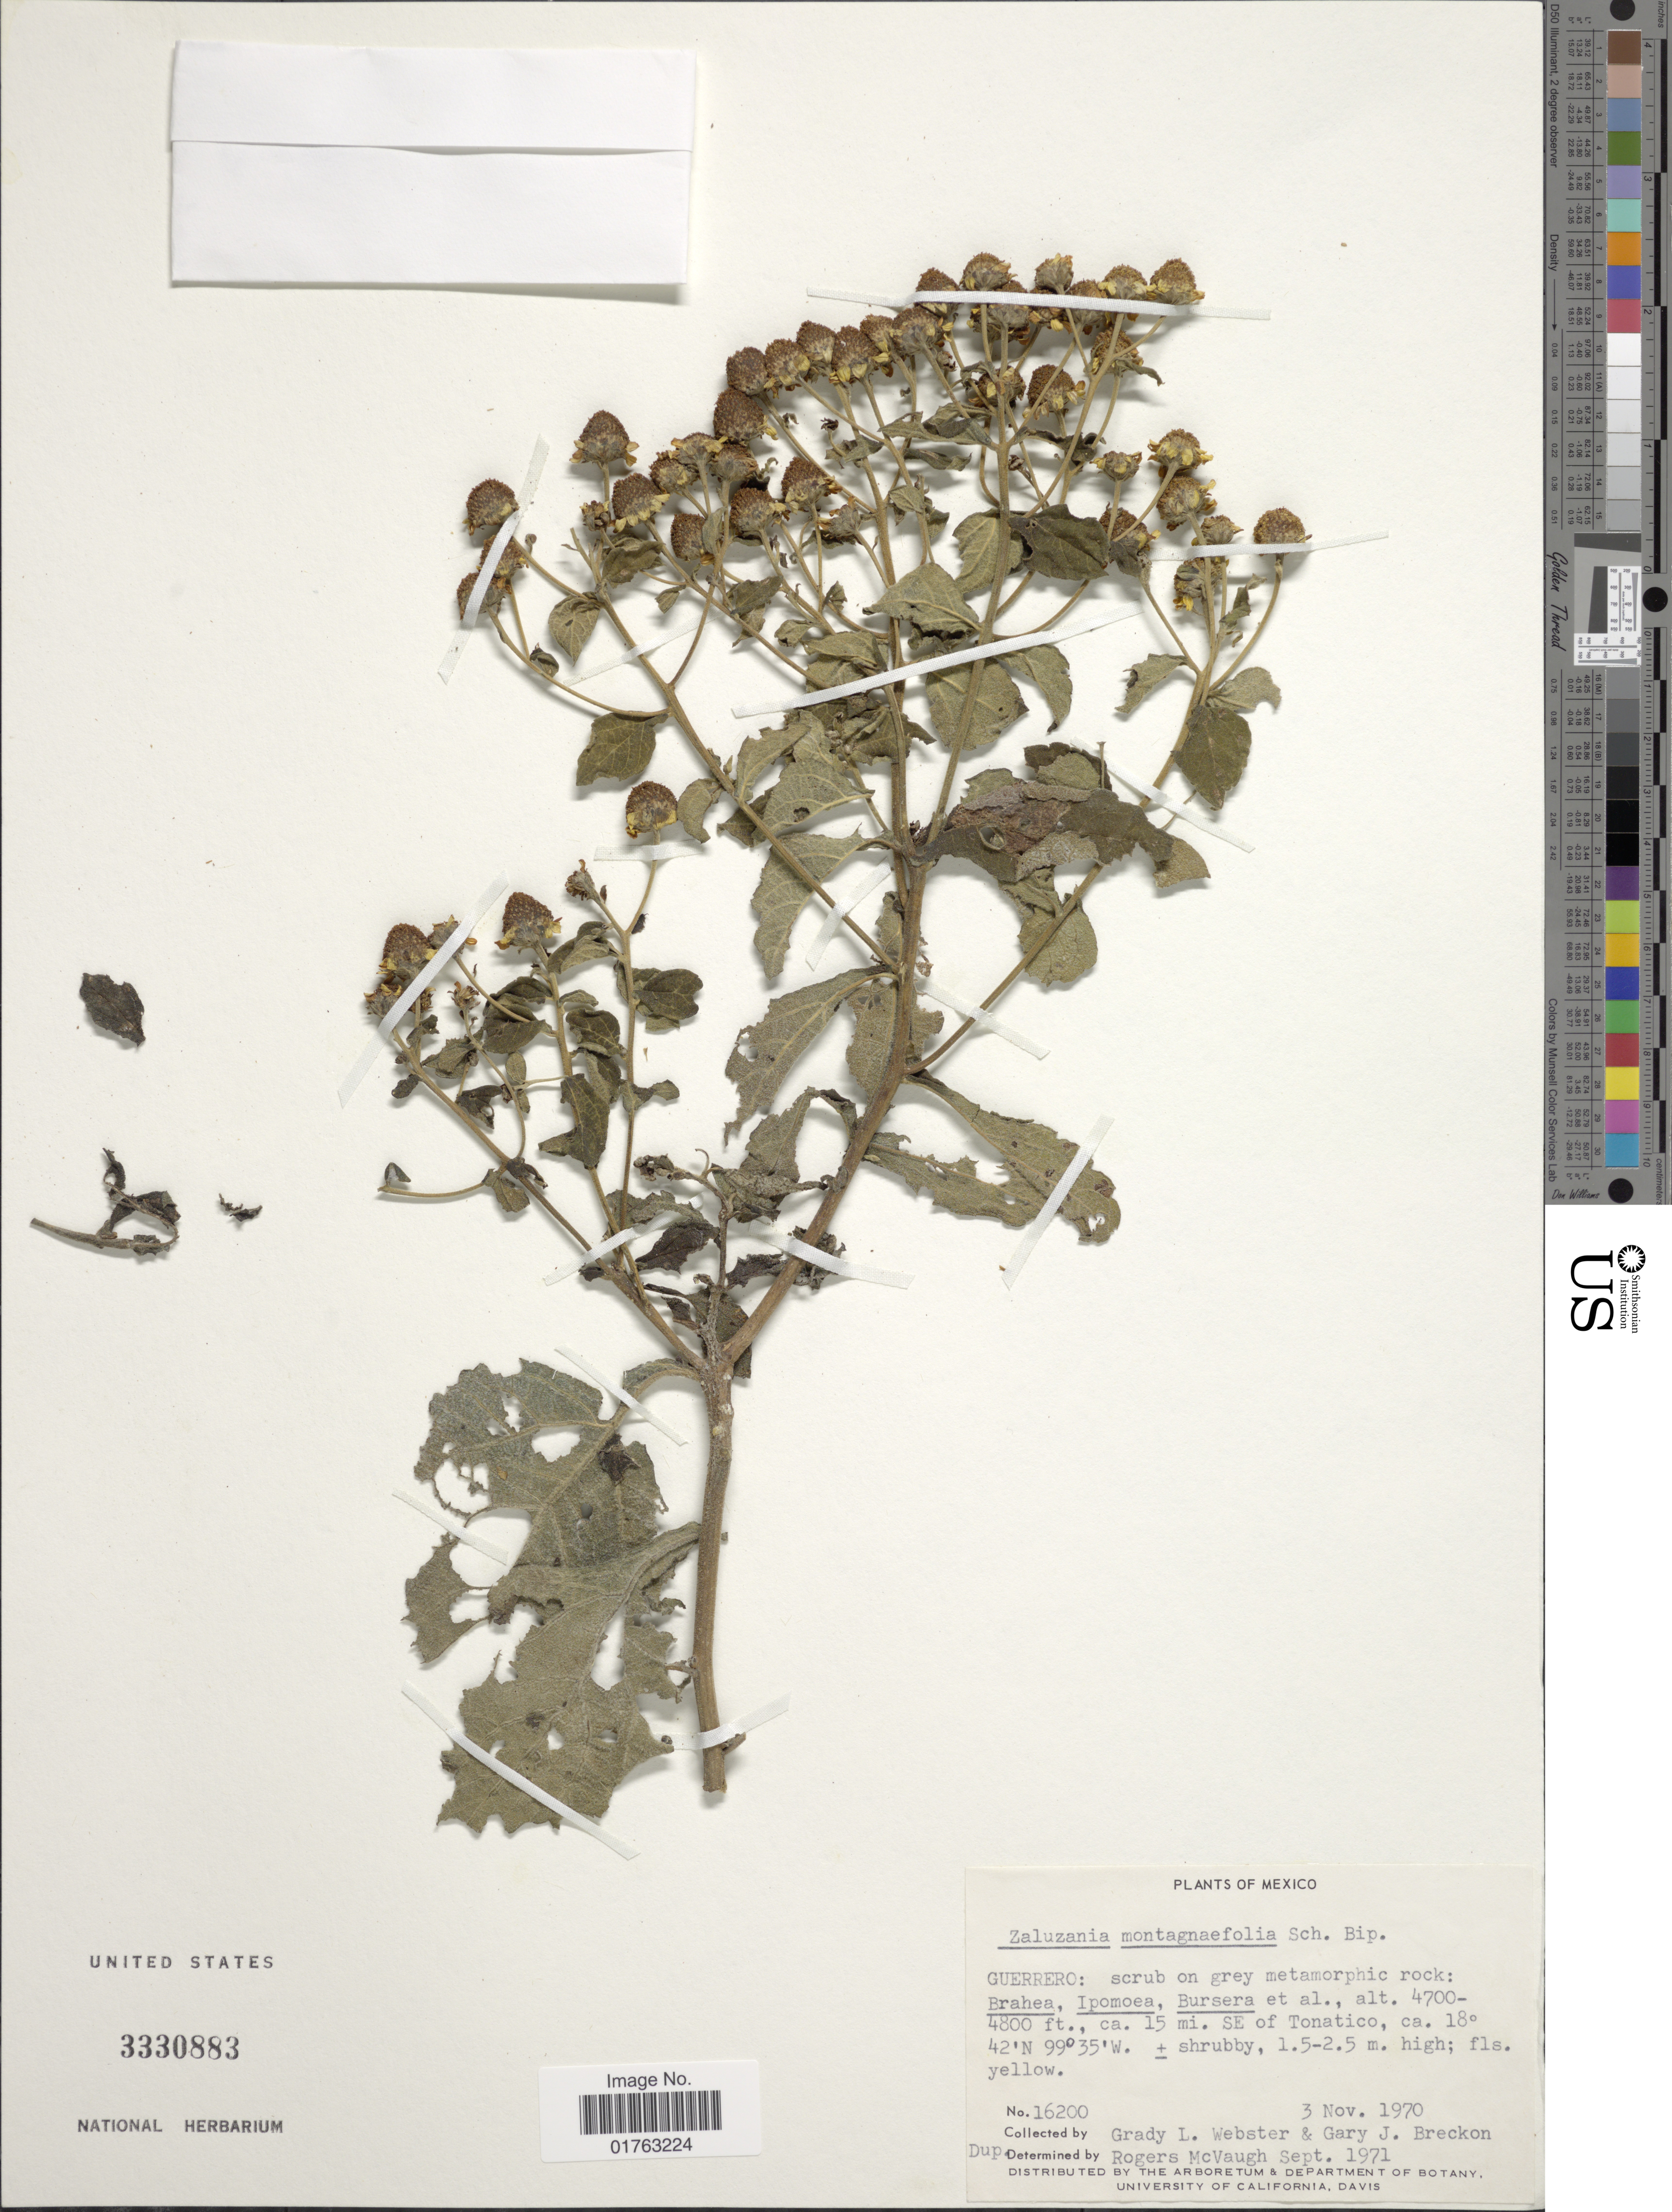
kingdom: Plantae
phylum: Tracheophyta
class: Magnoliopsida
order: Asterales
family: Asteraceae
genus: Zaluzania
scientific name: Zaluzania montagnaefolia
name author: Sch. Bip.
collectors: G. L. Webster & G. Breckon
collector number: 16200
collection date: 1970-11-03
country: Mexico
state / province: Guerrero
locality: Ca. 15 mi. SE of Tonatico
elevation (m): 1433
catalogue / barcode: US 3330883